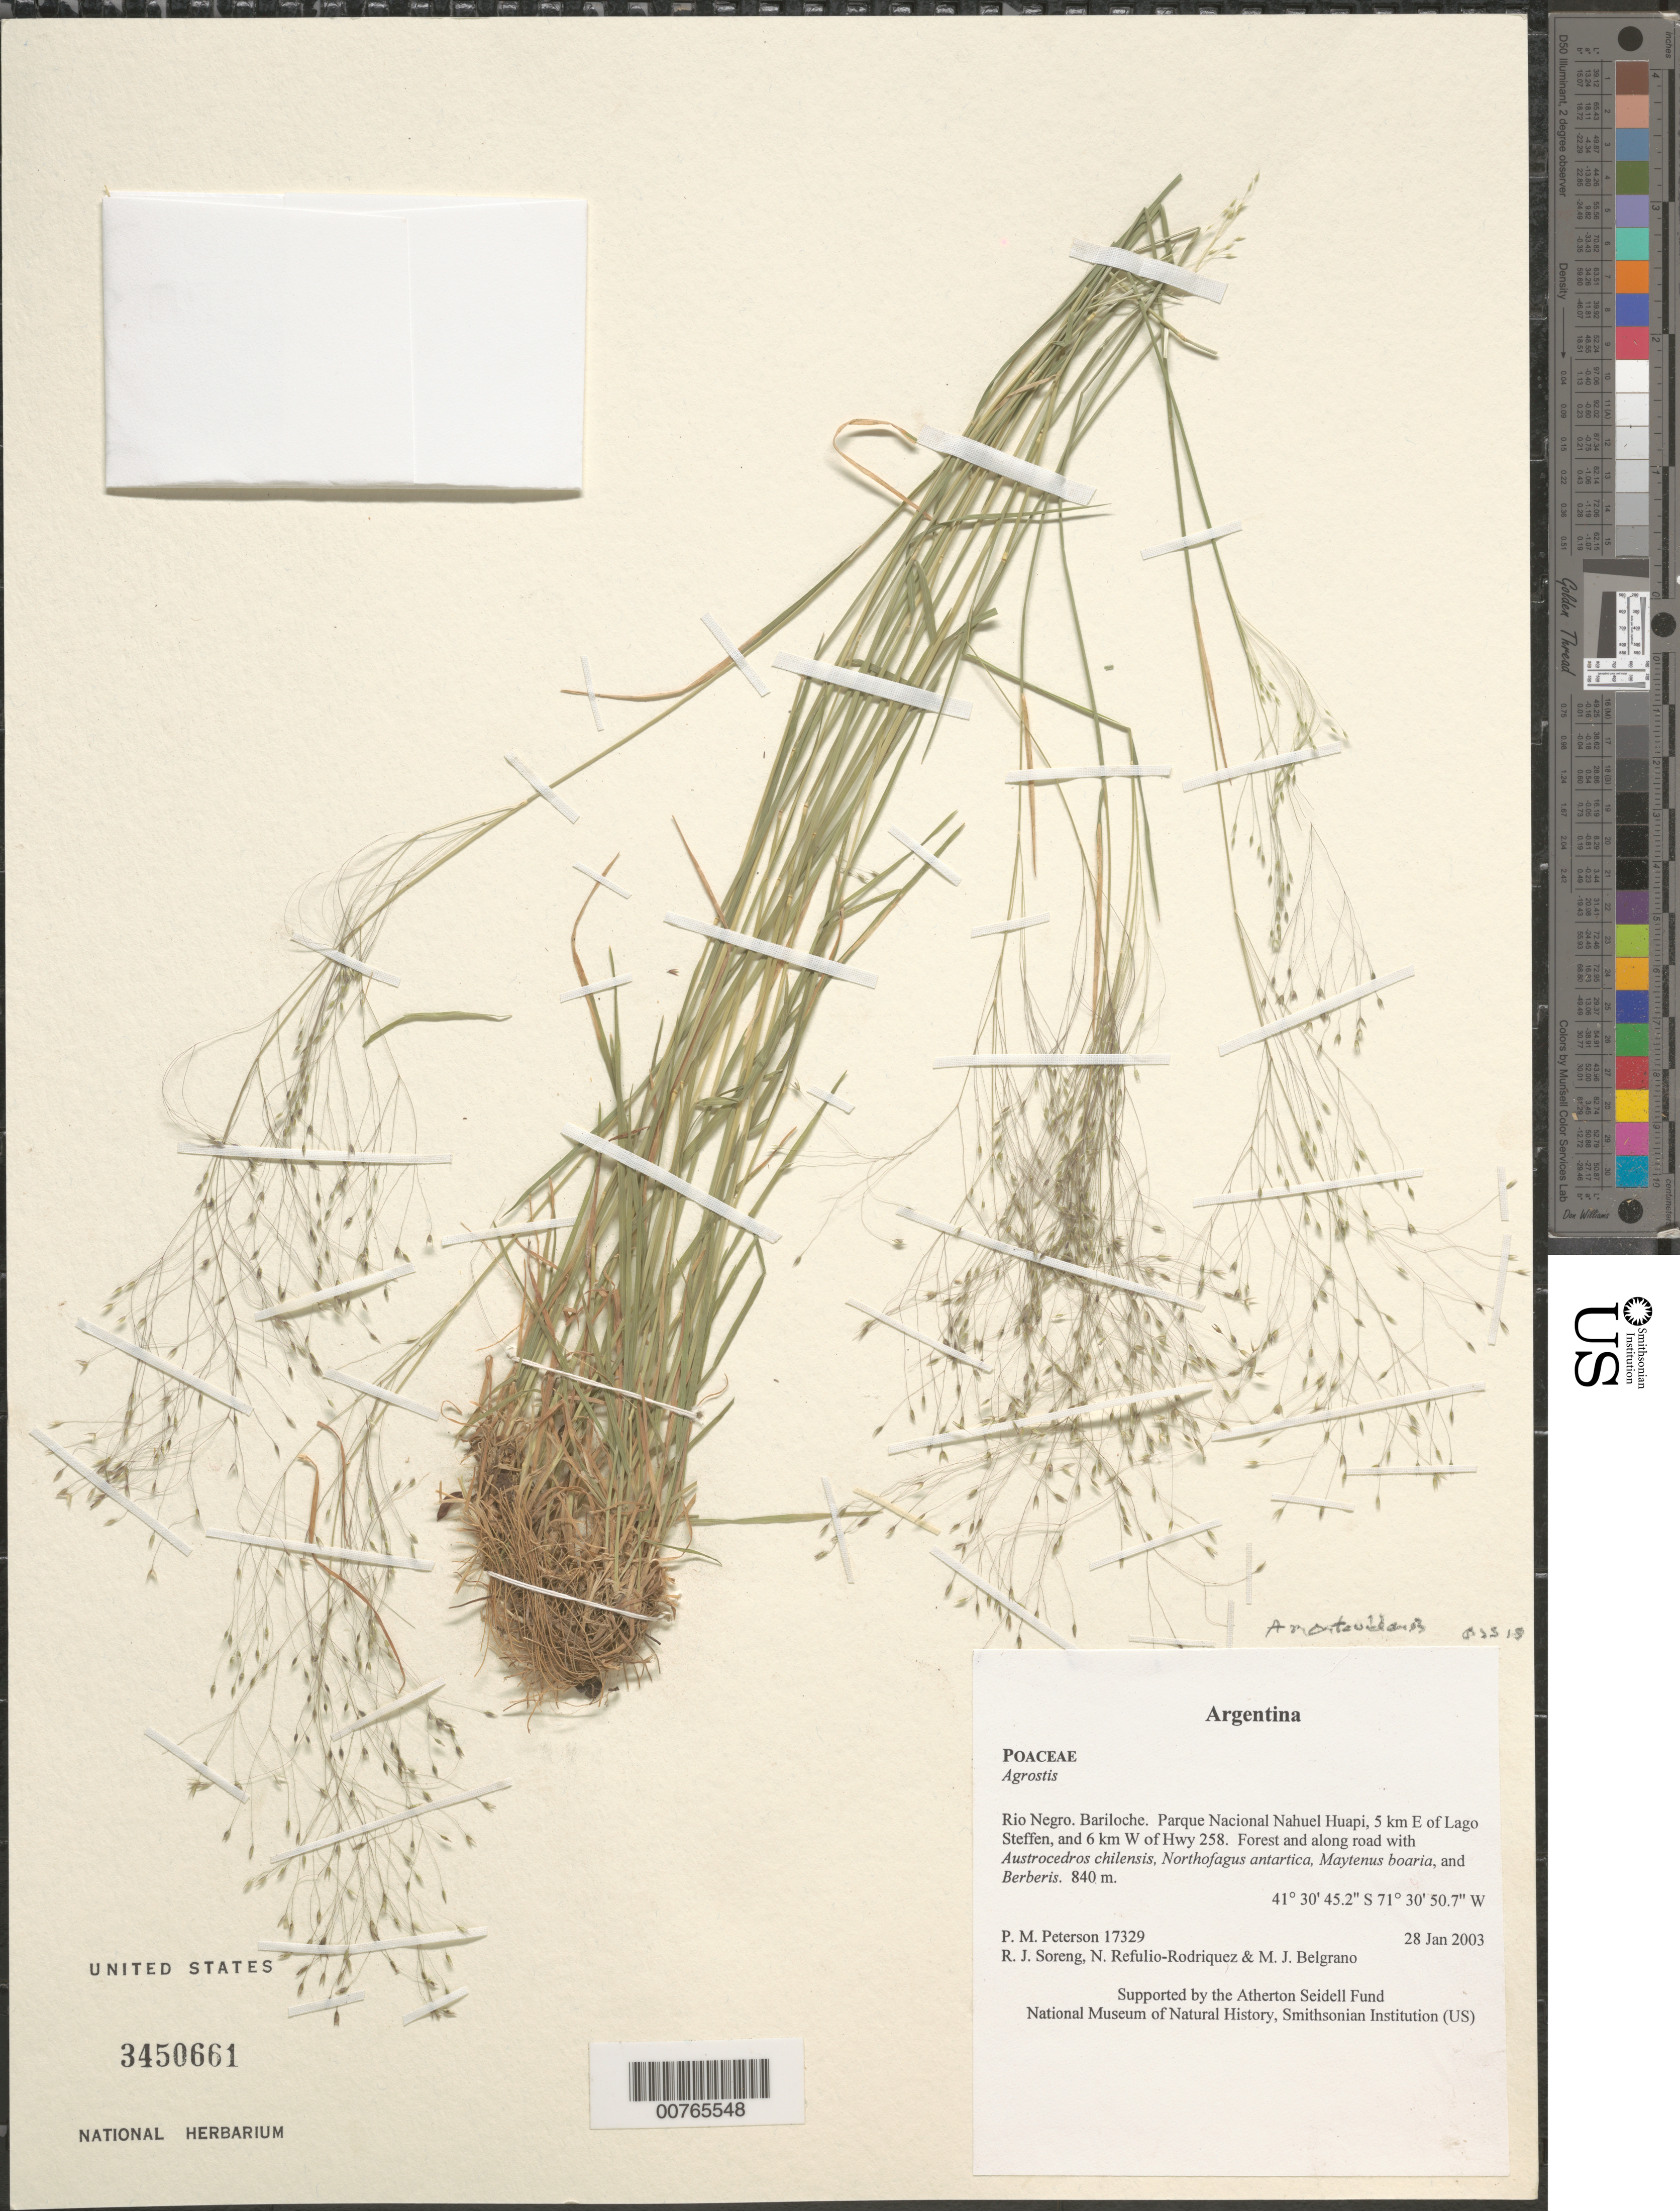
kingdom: Plantae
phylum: Tracheophyta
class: Liliopsida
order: Poales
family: Poaceae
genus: Agrostis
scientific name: Agrostis montevidensis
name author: A. Spreng. ex Nees in Mart.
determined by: Soreng, Robert J., Research Associate (BOT), Smithsonian Institution - National Museum of Natural History (UNITED STATES)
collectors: P. M. Peterson, R. J. Soreng, N. Refulio-Rodríguez & M. Belgrano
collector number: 17329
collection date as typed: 28 Jan 2003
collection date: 2003-01-28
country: Argentina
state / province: Rio Negro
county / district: Bariloche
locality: Parque Nacional Nahuel Huapi, 5 km E of Lago Steffen, and 6 km W of Hwy 258. Forest and along road with Austrocedros chilensis, Northofagus antartica, Maytenus boaria, and Berberis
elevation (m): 840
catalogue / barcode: US 3450661